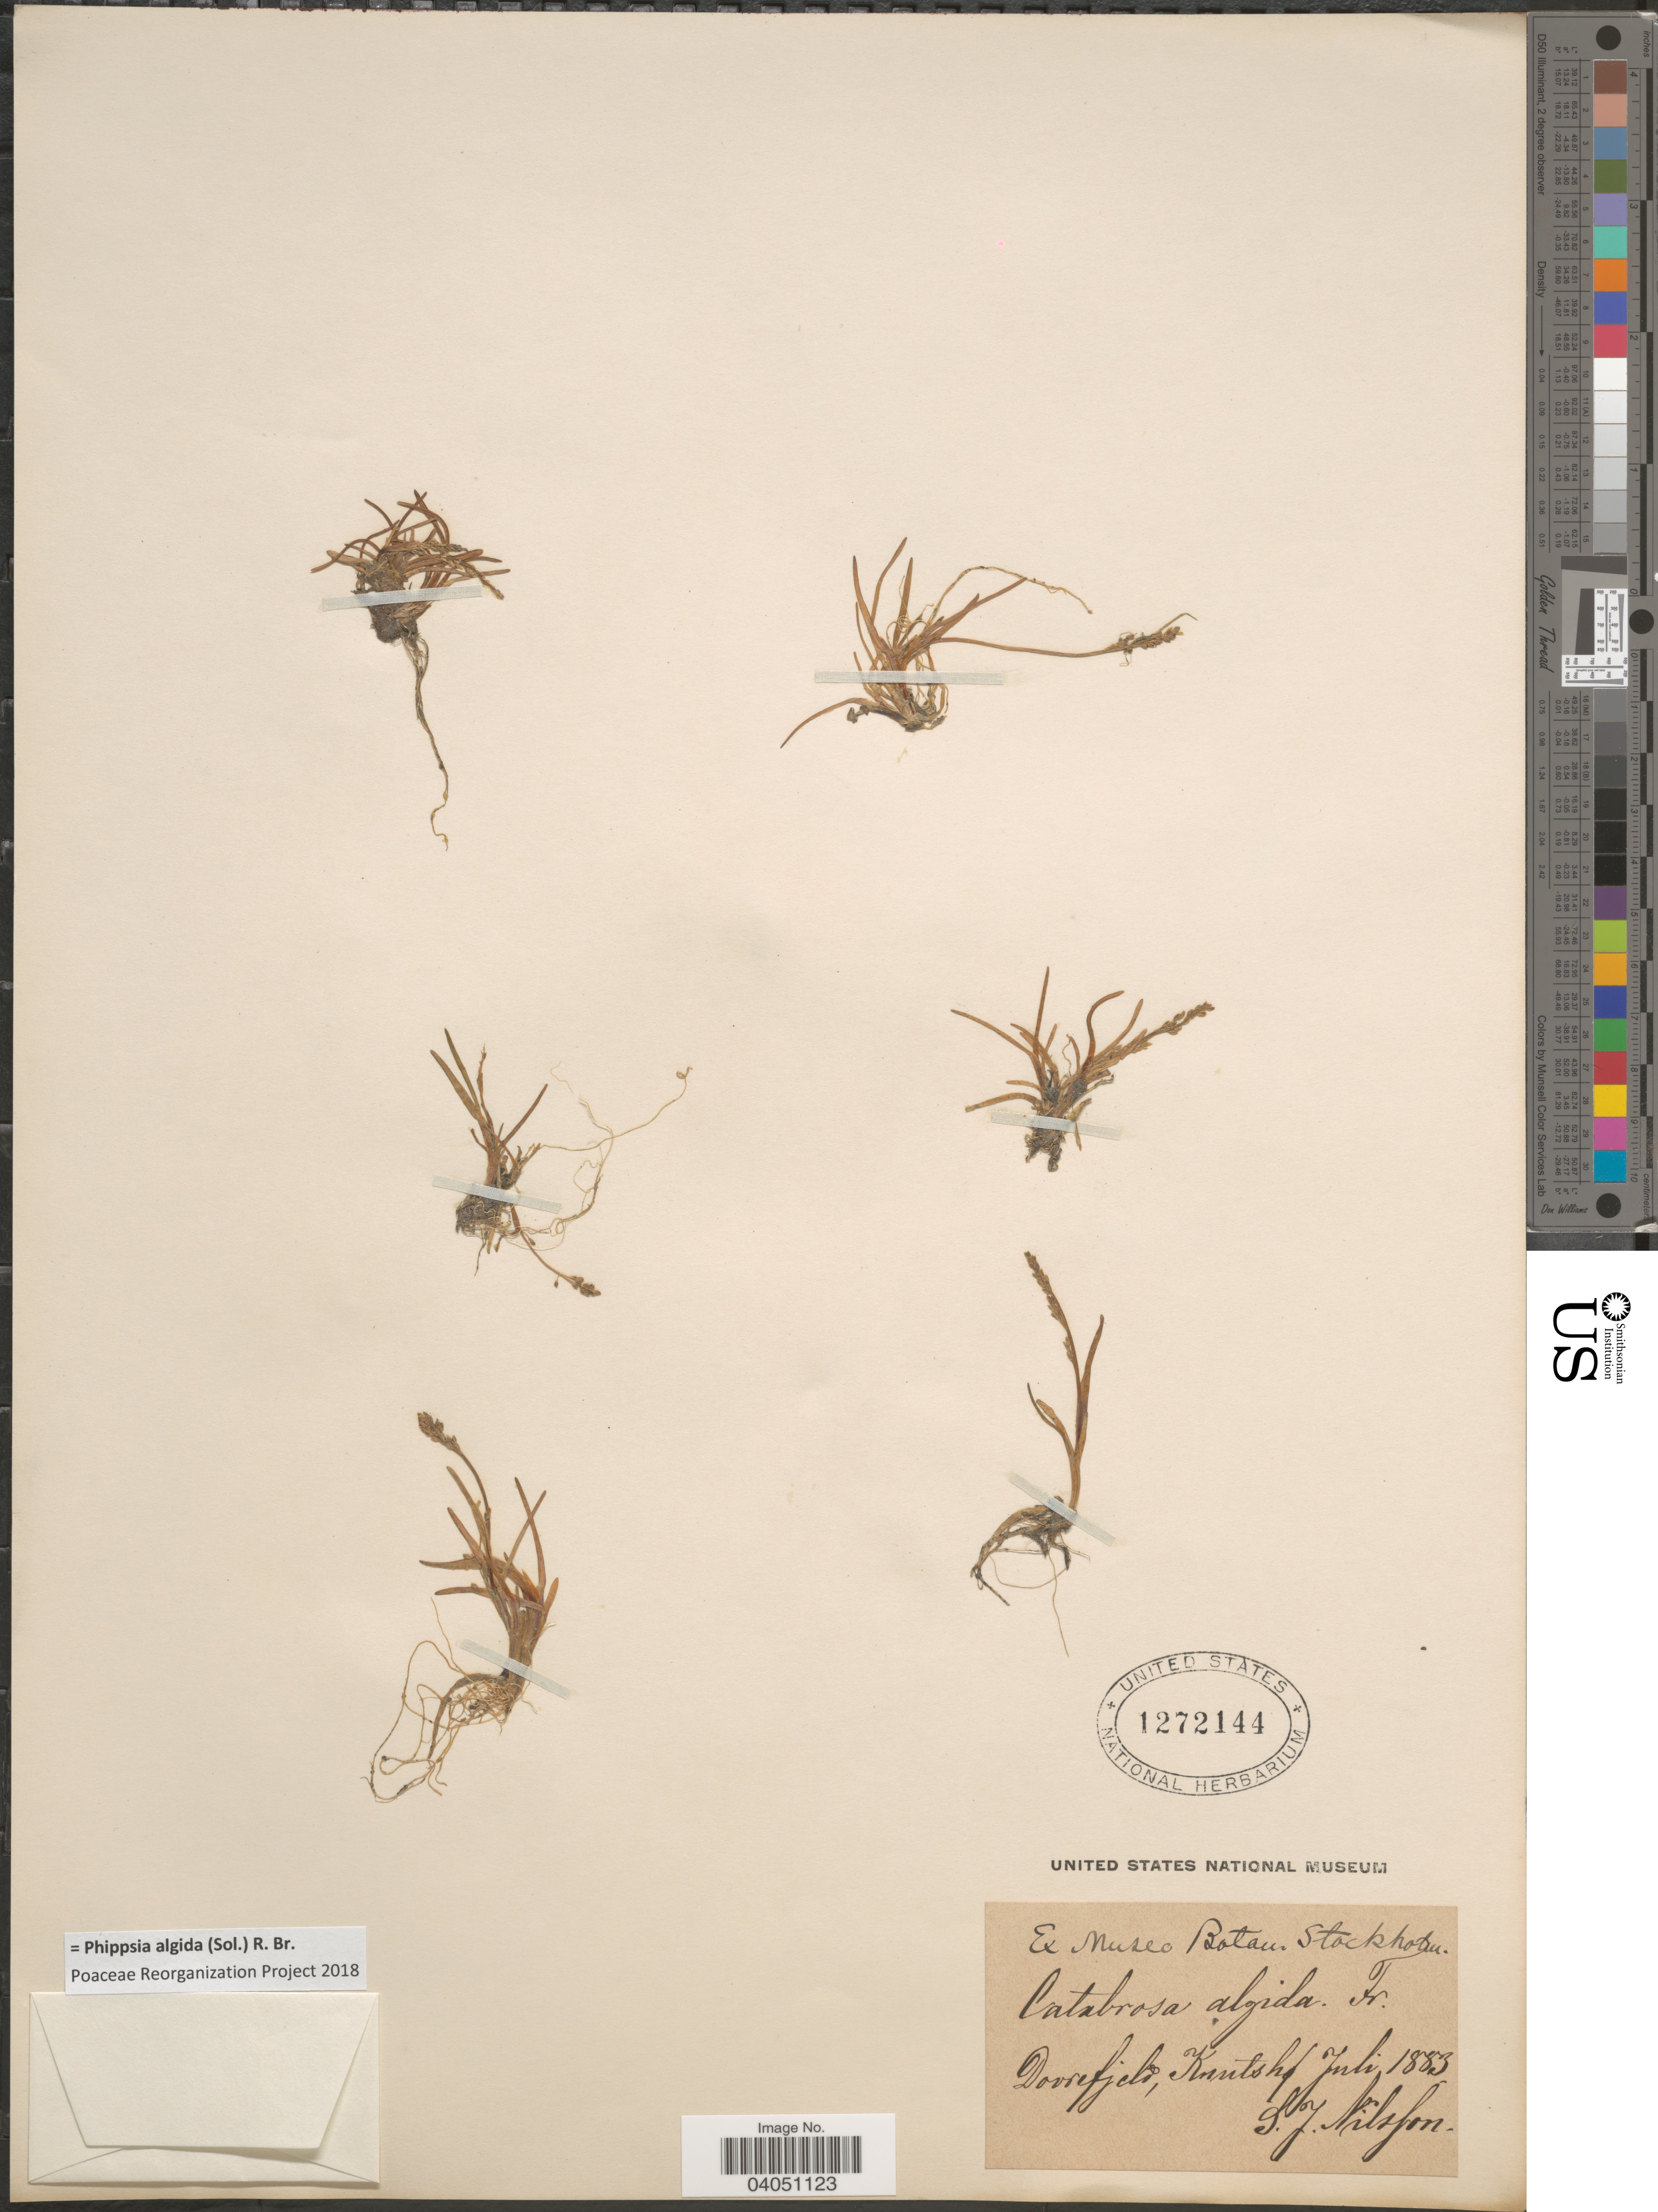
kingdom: Plantae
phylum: Tracheophyta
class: Liliopsida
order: Poales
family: Poaceae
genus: Phippsia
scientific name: Phippsia algida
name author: (Sol.) R. Br.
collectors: S. Nilsson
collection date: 1883-07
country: Norway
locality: Dovrefjeld, Knutshø.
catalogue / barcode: US 1272144